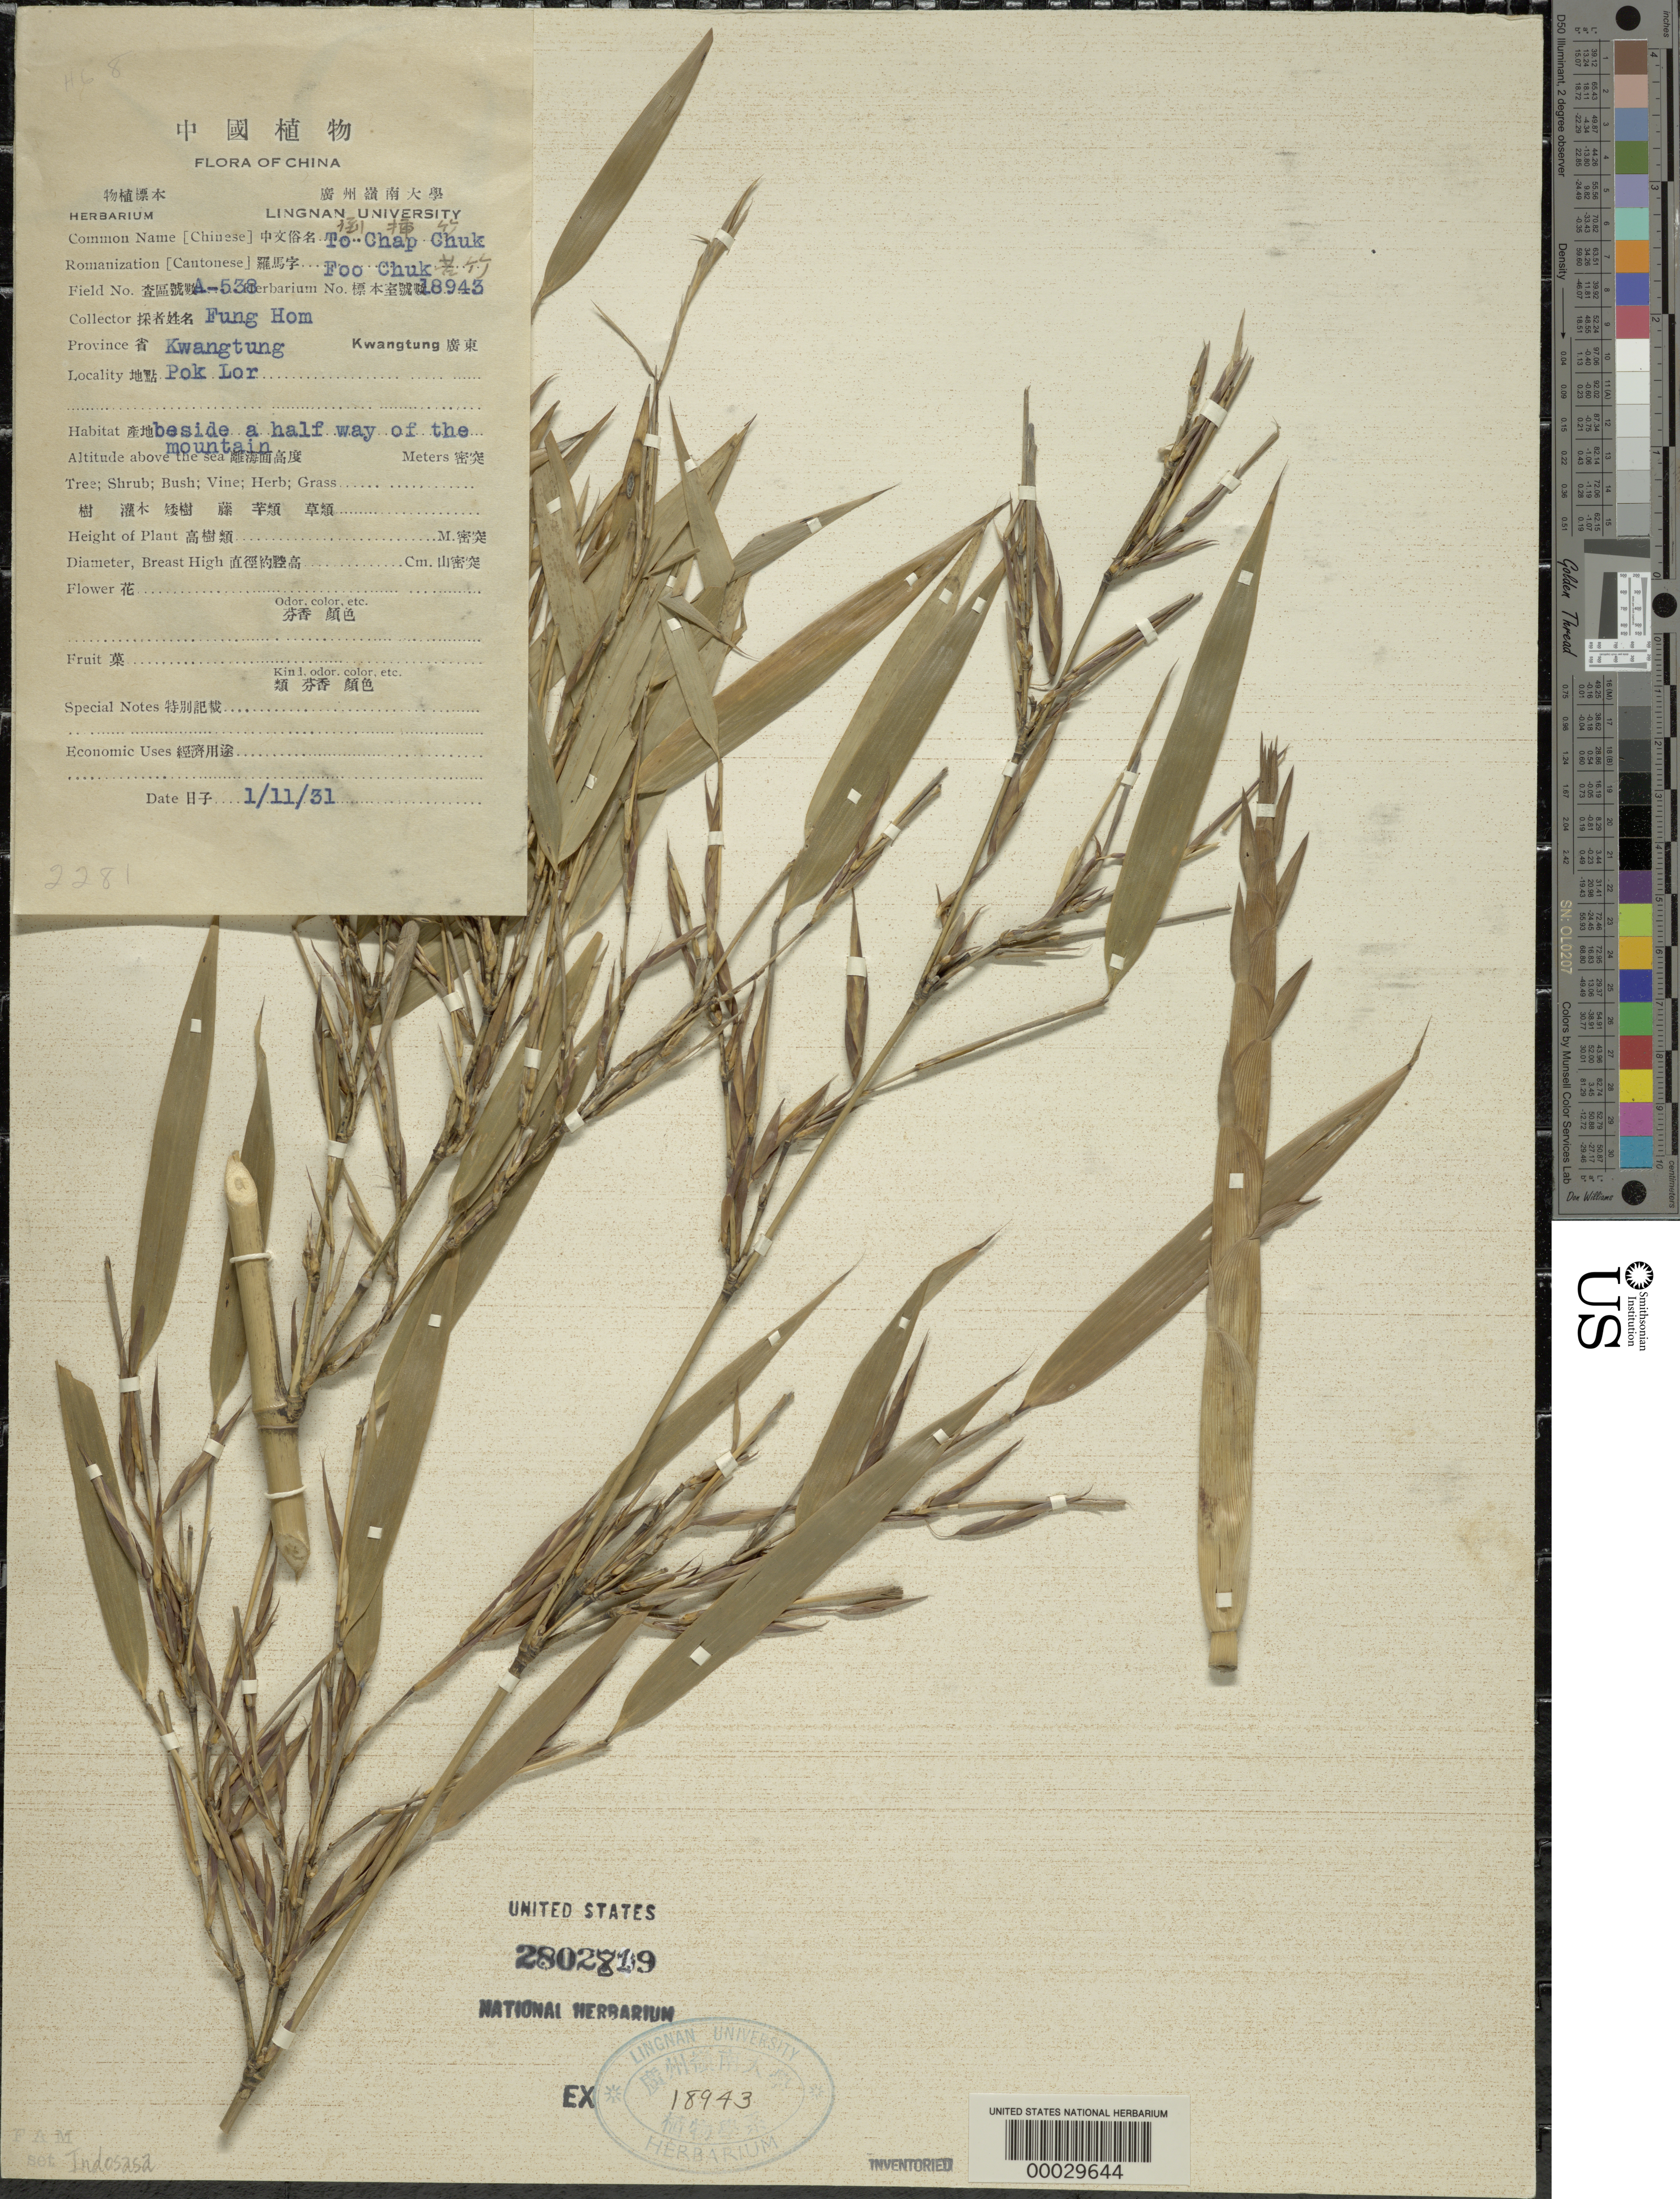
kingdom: Plantae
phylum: Tracheophyta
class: Liliopsida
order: Poales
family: Poaceae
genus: Indosasa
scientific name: Indosasa sp.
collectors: H. L. Fung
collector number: A538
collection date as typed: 01 Nov 1931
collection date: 1931-11-01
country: China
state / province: Guangdong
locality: Pok lor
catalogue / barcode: US 2802819